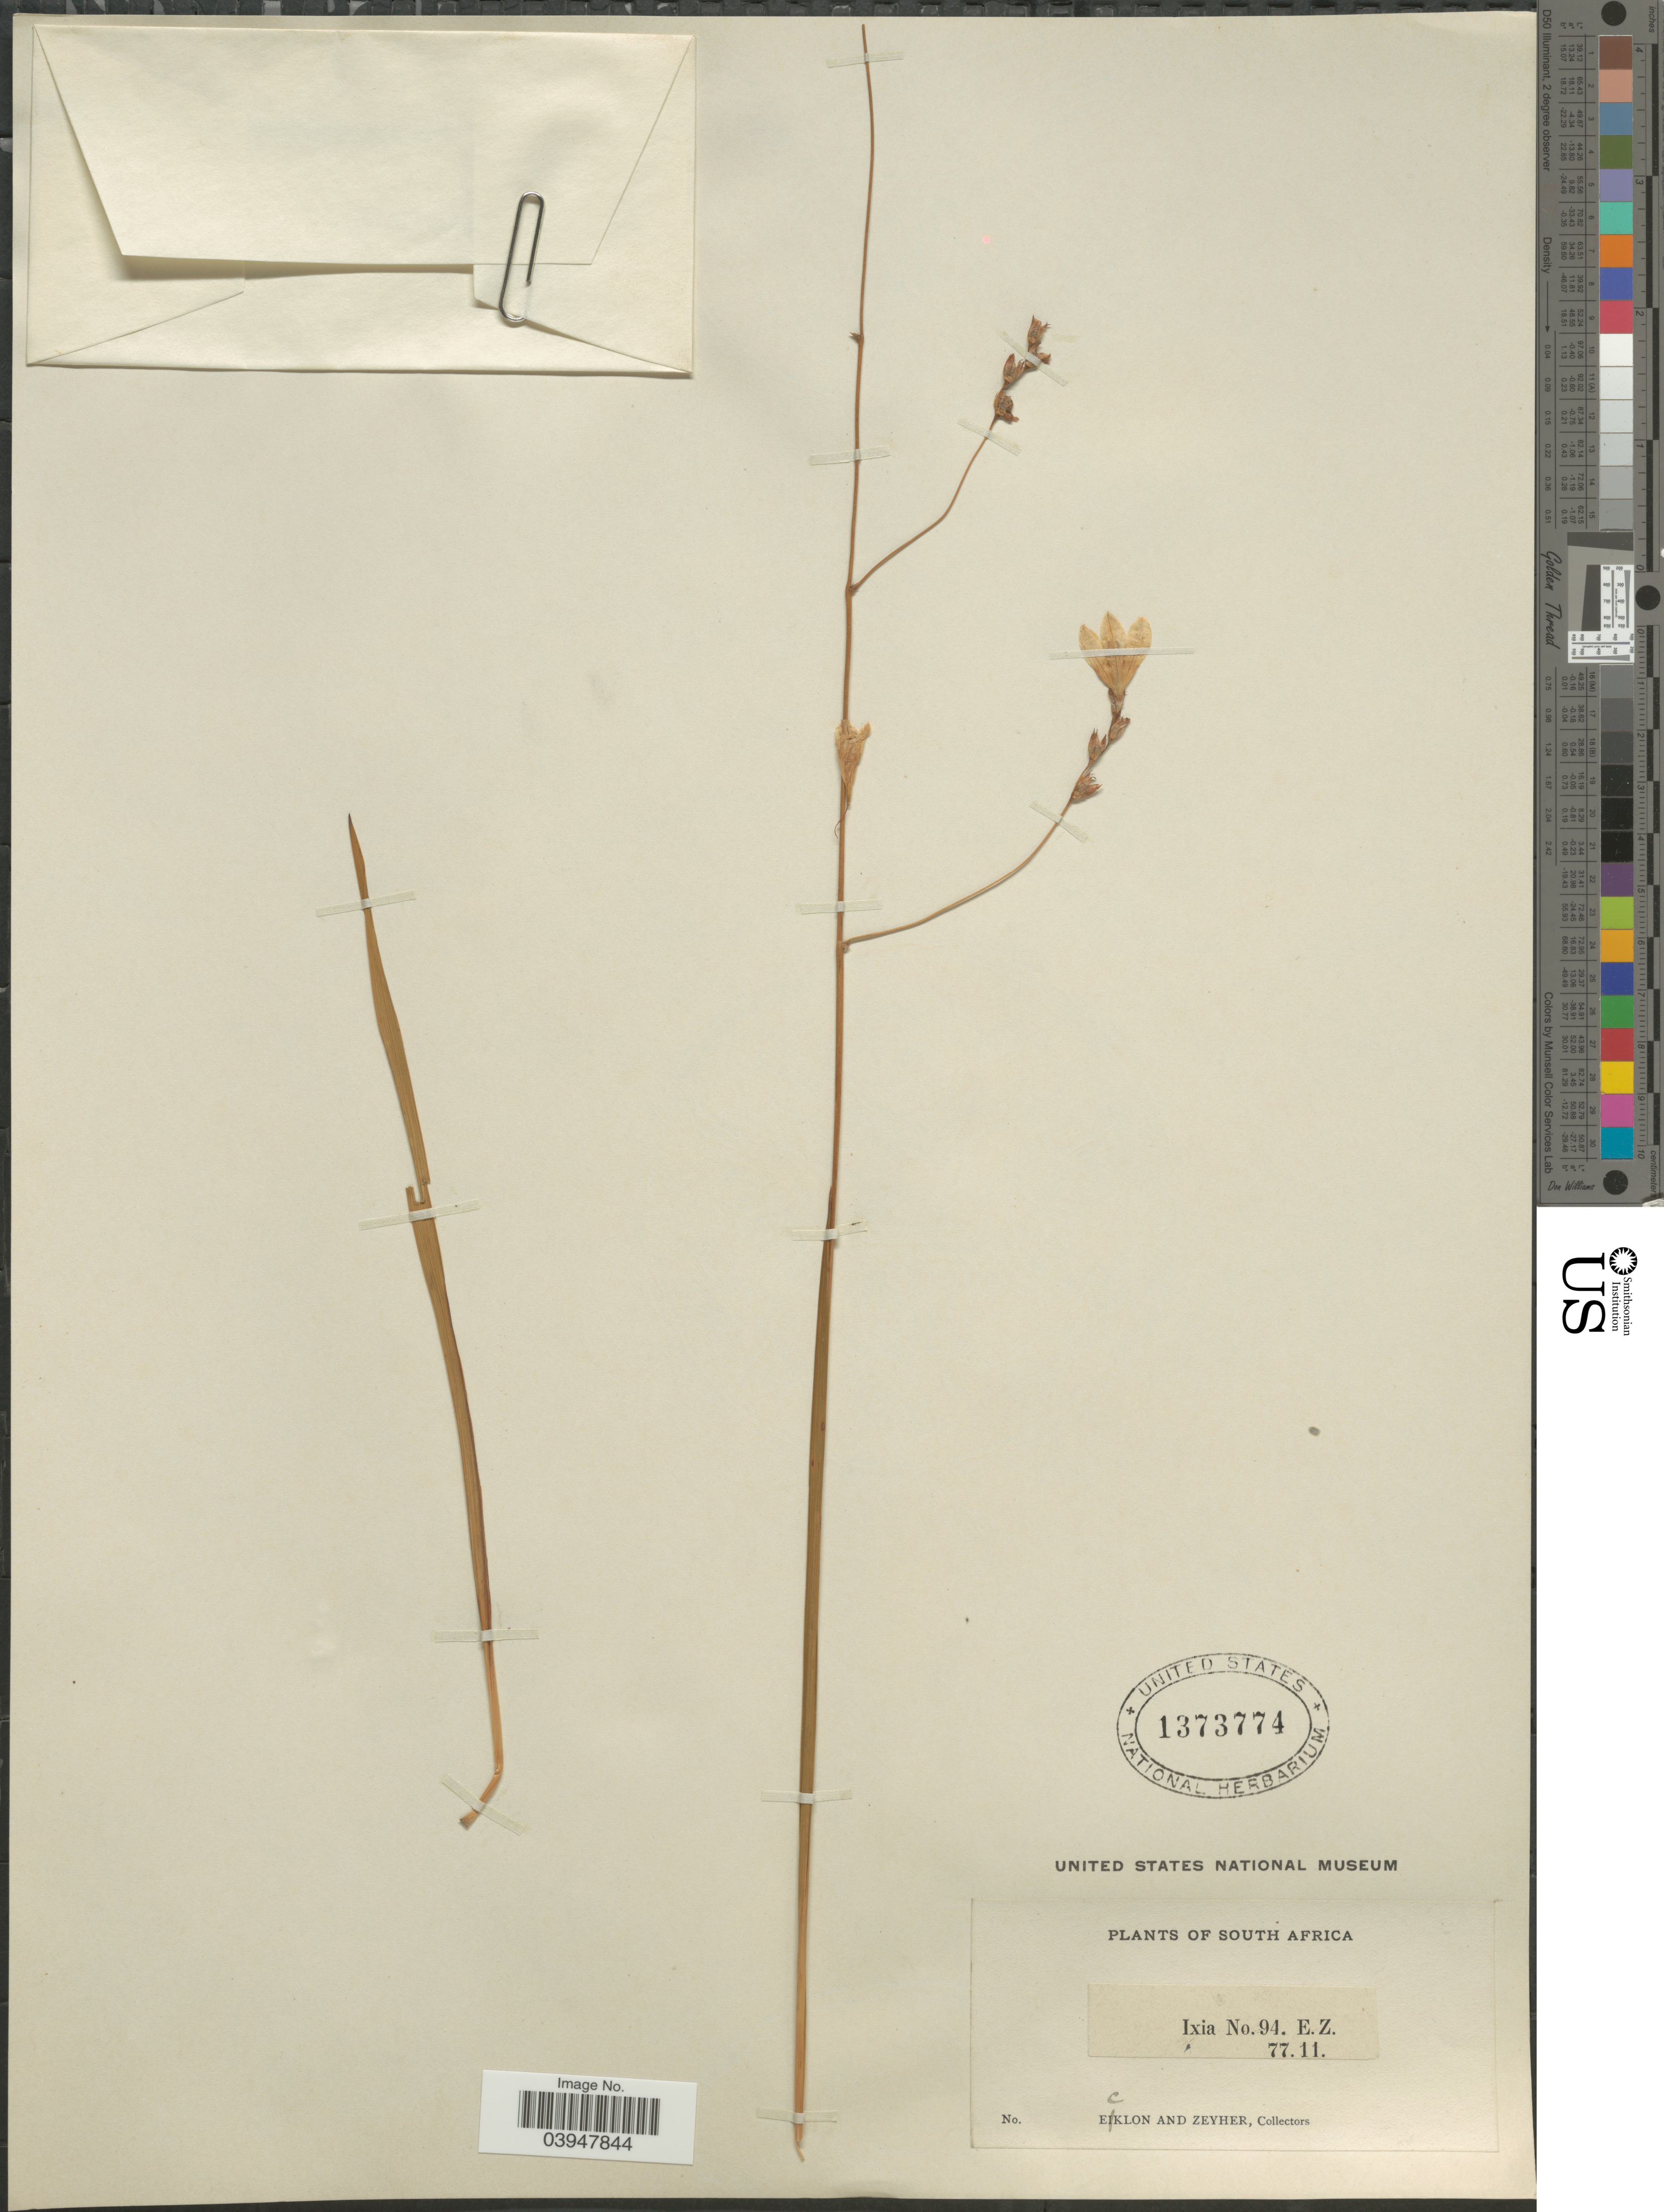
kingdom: Plantae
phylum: Tracheophyta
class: Liliopsida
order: Asparagales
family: Iridaceae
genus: Ixia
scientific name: Ixia sp.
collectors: -. Ecklon & -. Zeyher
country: South Africa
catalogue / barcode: US 1373774